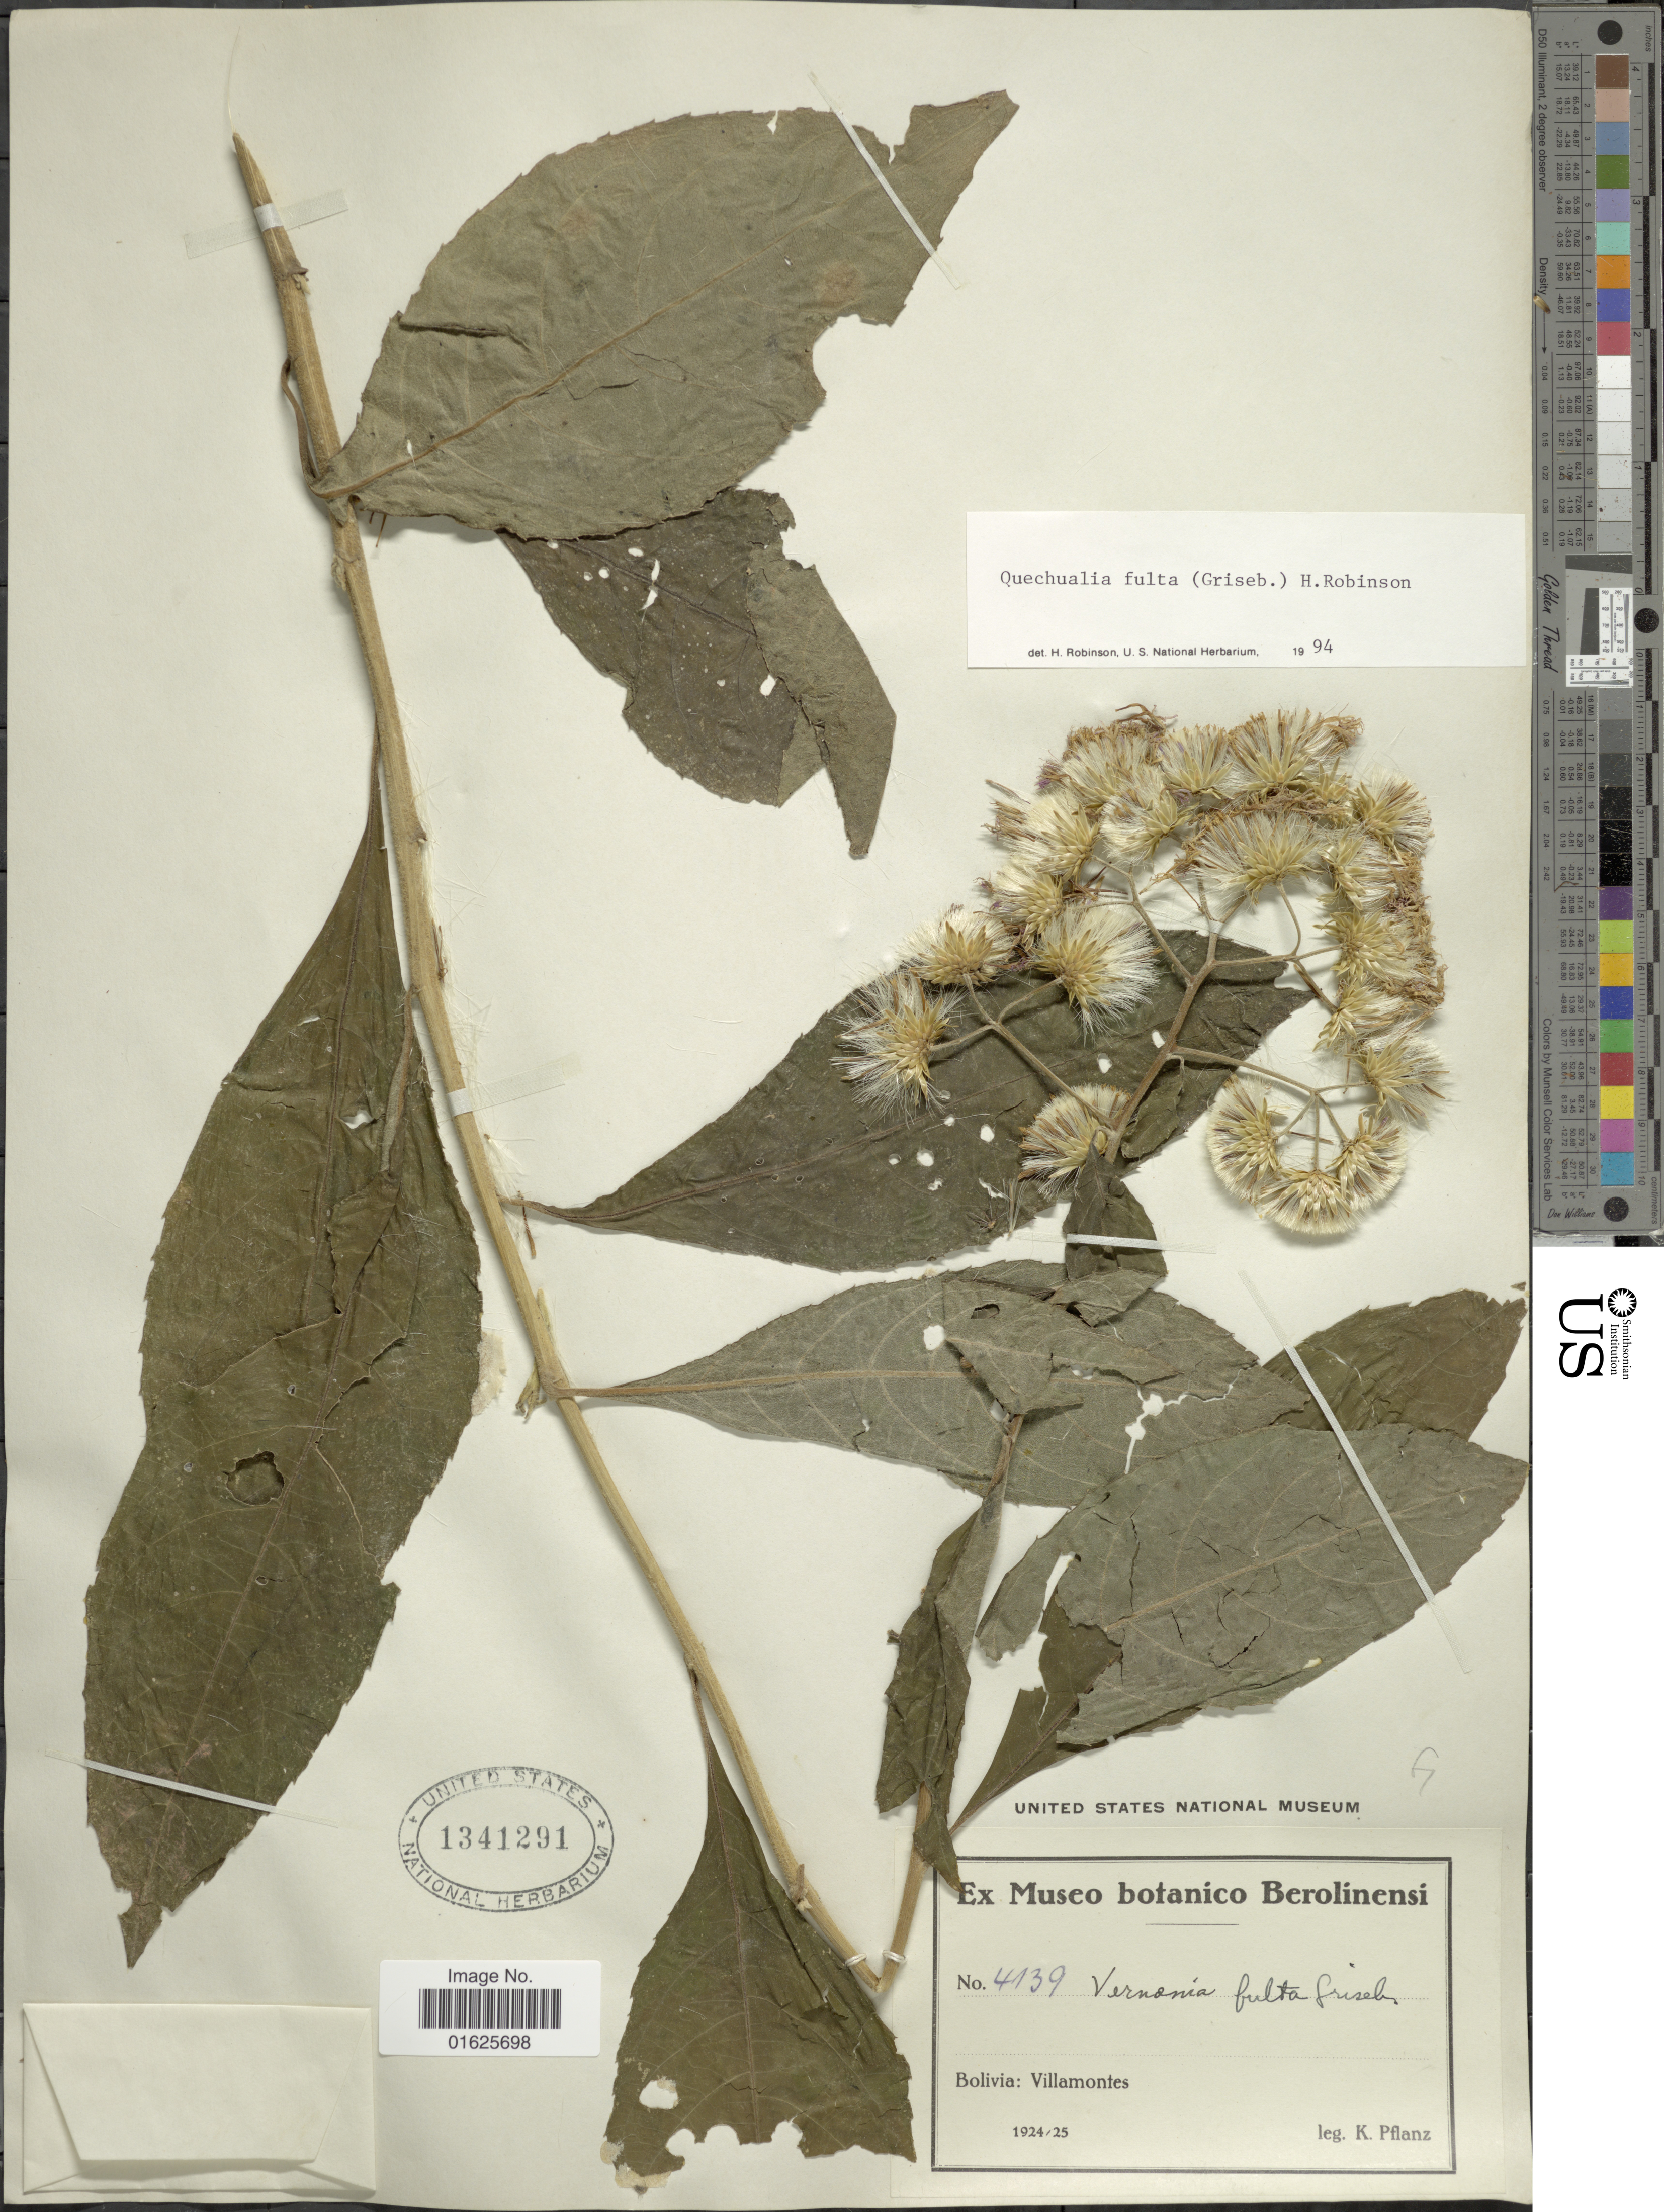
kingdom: Plantae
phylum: Tracheophyta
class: Magnoliopsida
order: Asterales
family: Asteraceae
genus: Quechualia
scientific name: Quechualia fulta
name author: (Griseb.) H. Rob.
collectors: K. Pflanz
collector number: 4139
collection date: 1924/1925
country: Bolivia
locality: Villamontes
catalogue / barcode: US 1341291